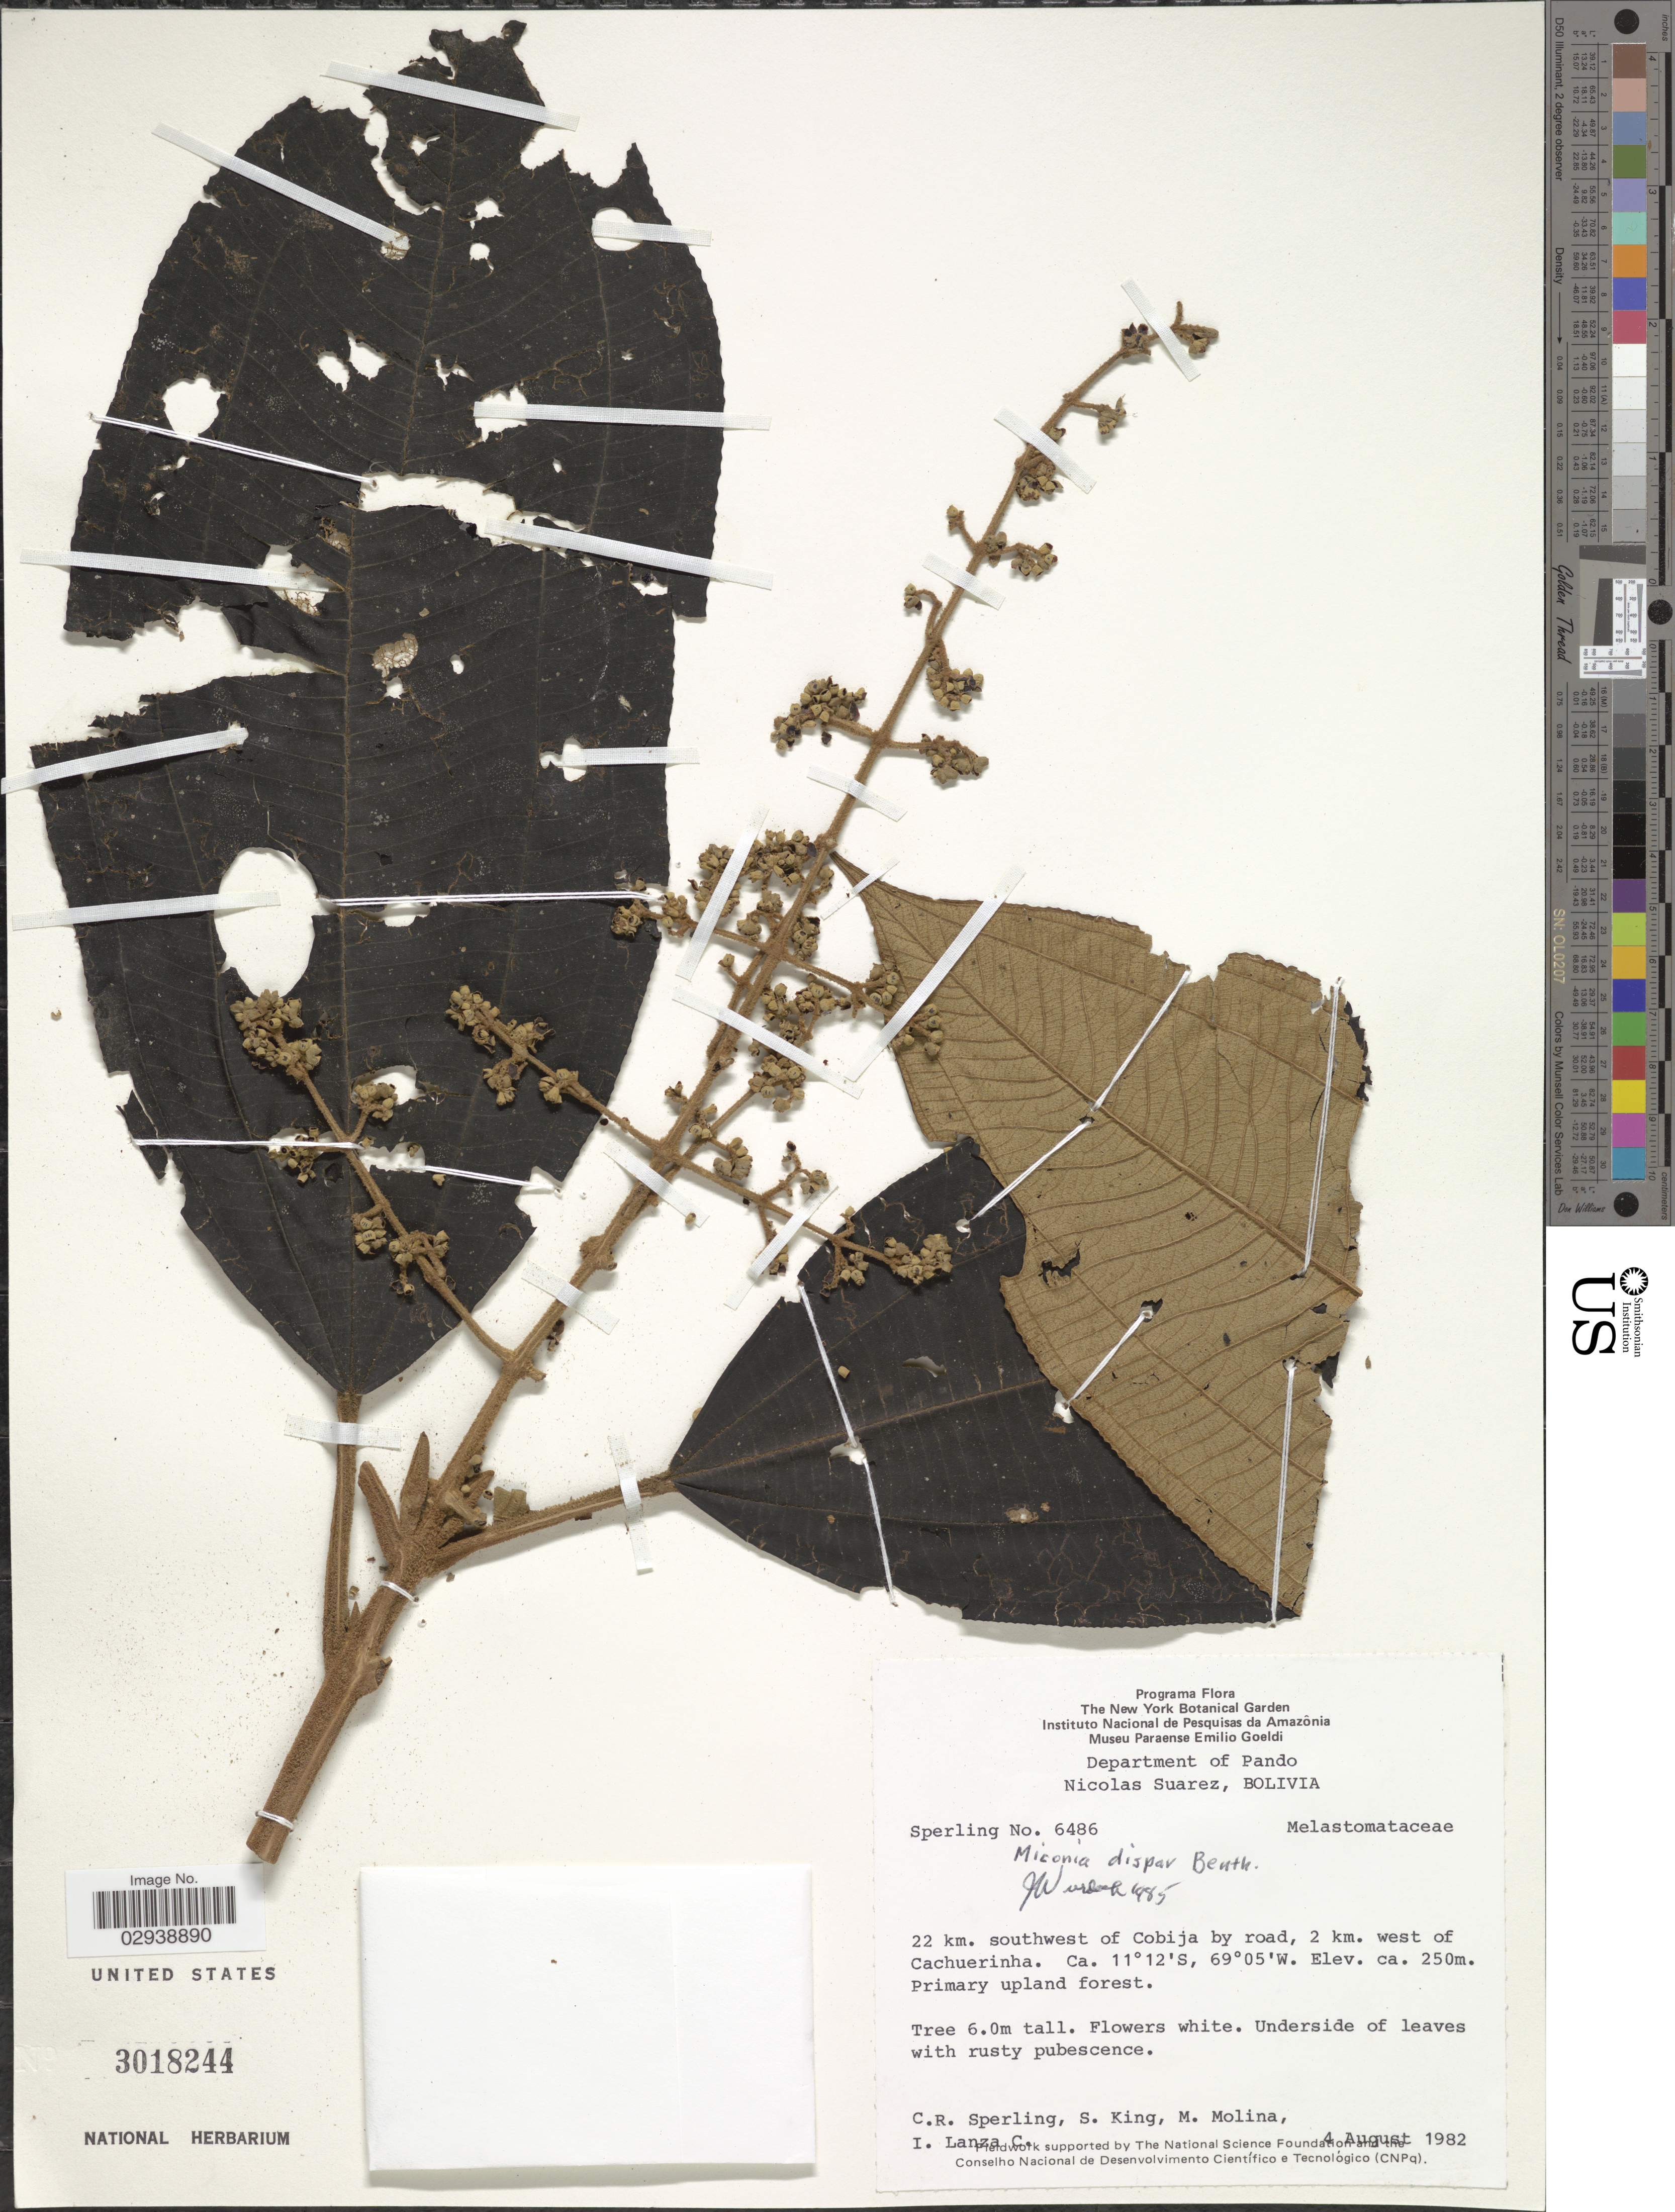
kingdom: Plantae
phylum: Tracheophyta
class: Magnoliopsida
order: Myrtales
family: Melastomataceae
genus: Miconia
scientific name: Miconia dispar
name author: Benth.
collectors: C. R. Sperling, S. King, M. Molina & I. Lanza C.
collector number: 6486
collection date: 1982-08-04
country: Bolivia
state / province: Pando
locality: Department of Pando, Nicolas Suarez, 22 km. southwest of Cobija by road, 2 km. west of Cachuerinha.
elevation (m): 250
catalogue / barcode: US 3018244